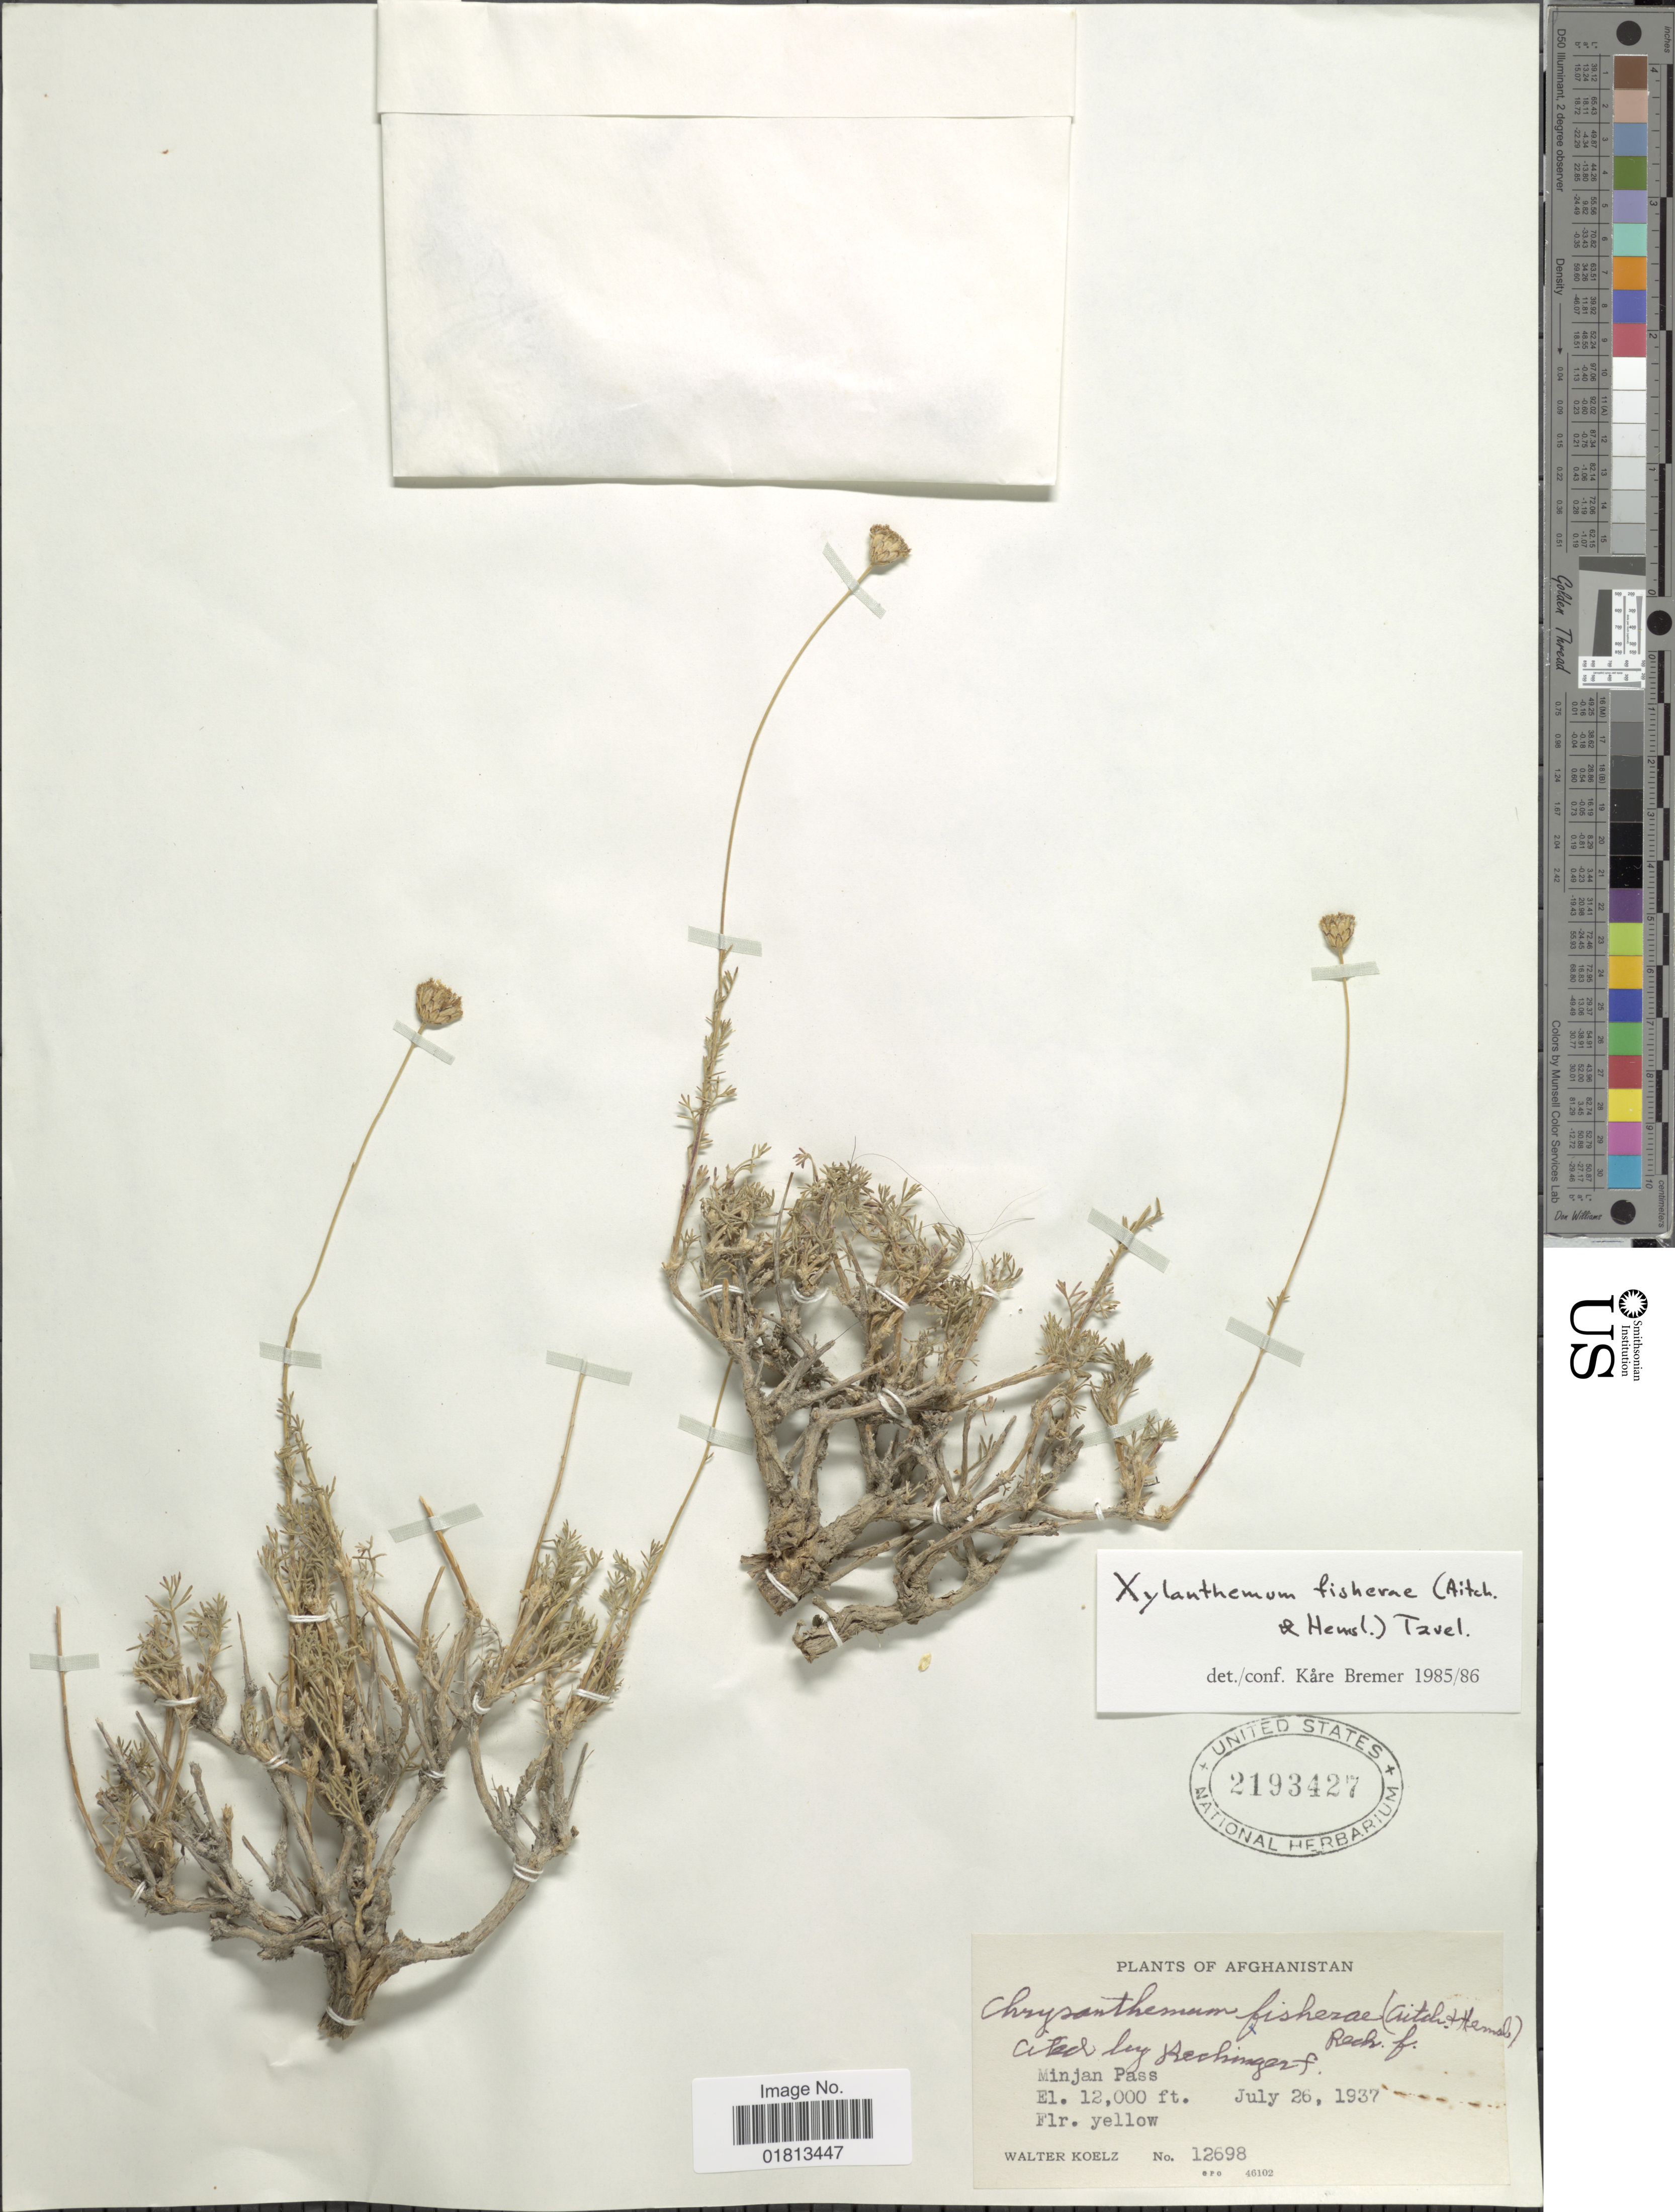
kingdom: Plantae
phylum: Tracheophyta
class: Magnoliopsida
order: Asterales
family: Asteraceae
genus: Xylanthemum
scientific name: Xylanthemum fisherae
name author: (Aitch. & Hemsl.) Tzvelev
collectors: W. N. Koelz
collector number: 12698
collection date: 1937-07-26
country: Afghanistan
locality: Minjan Pass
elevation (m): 3658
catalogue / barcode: US 2193427